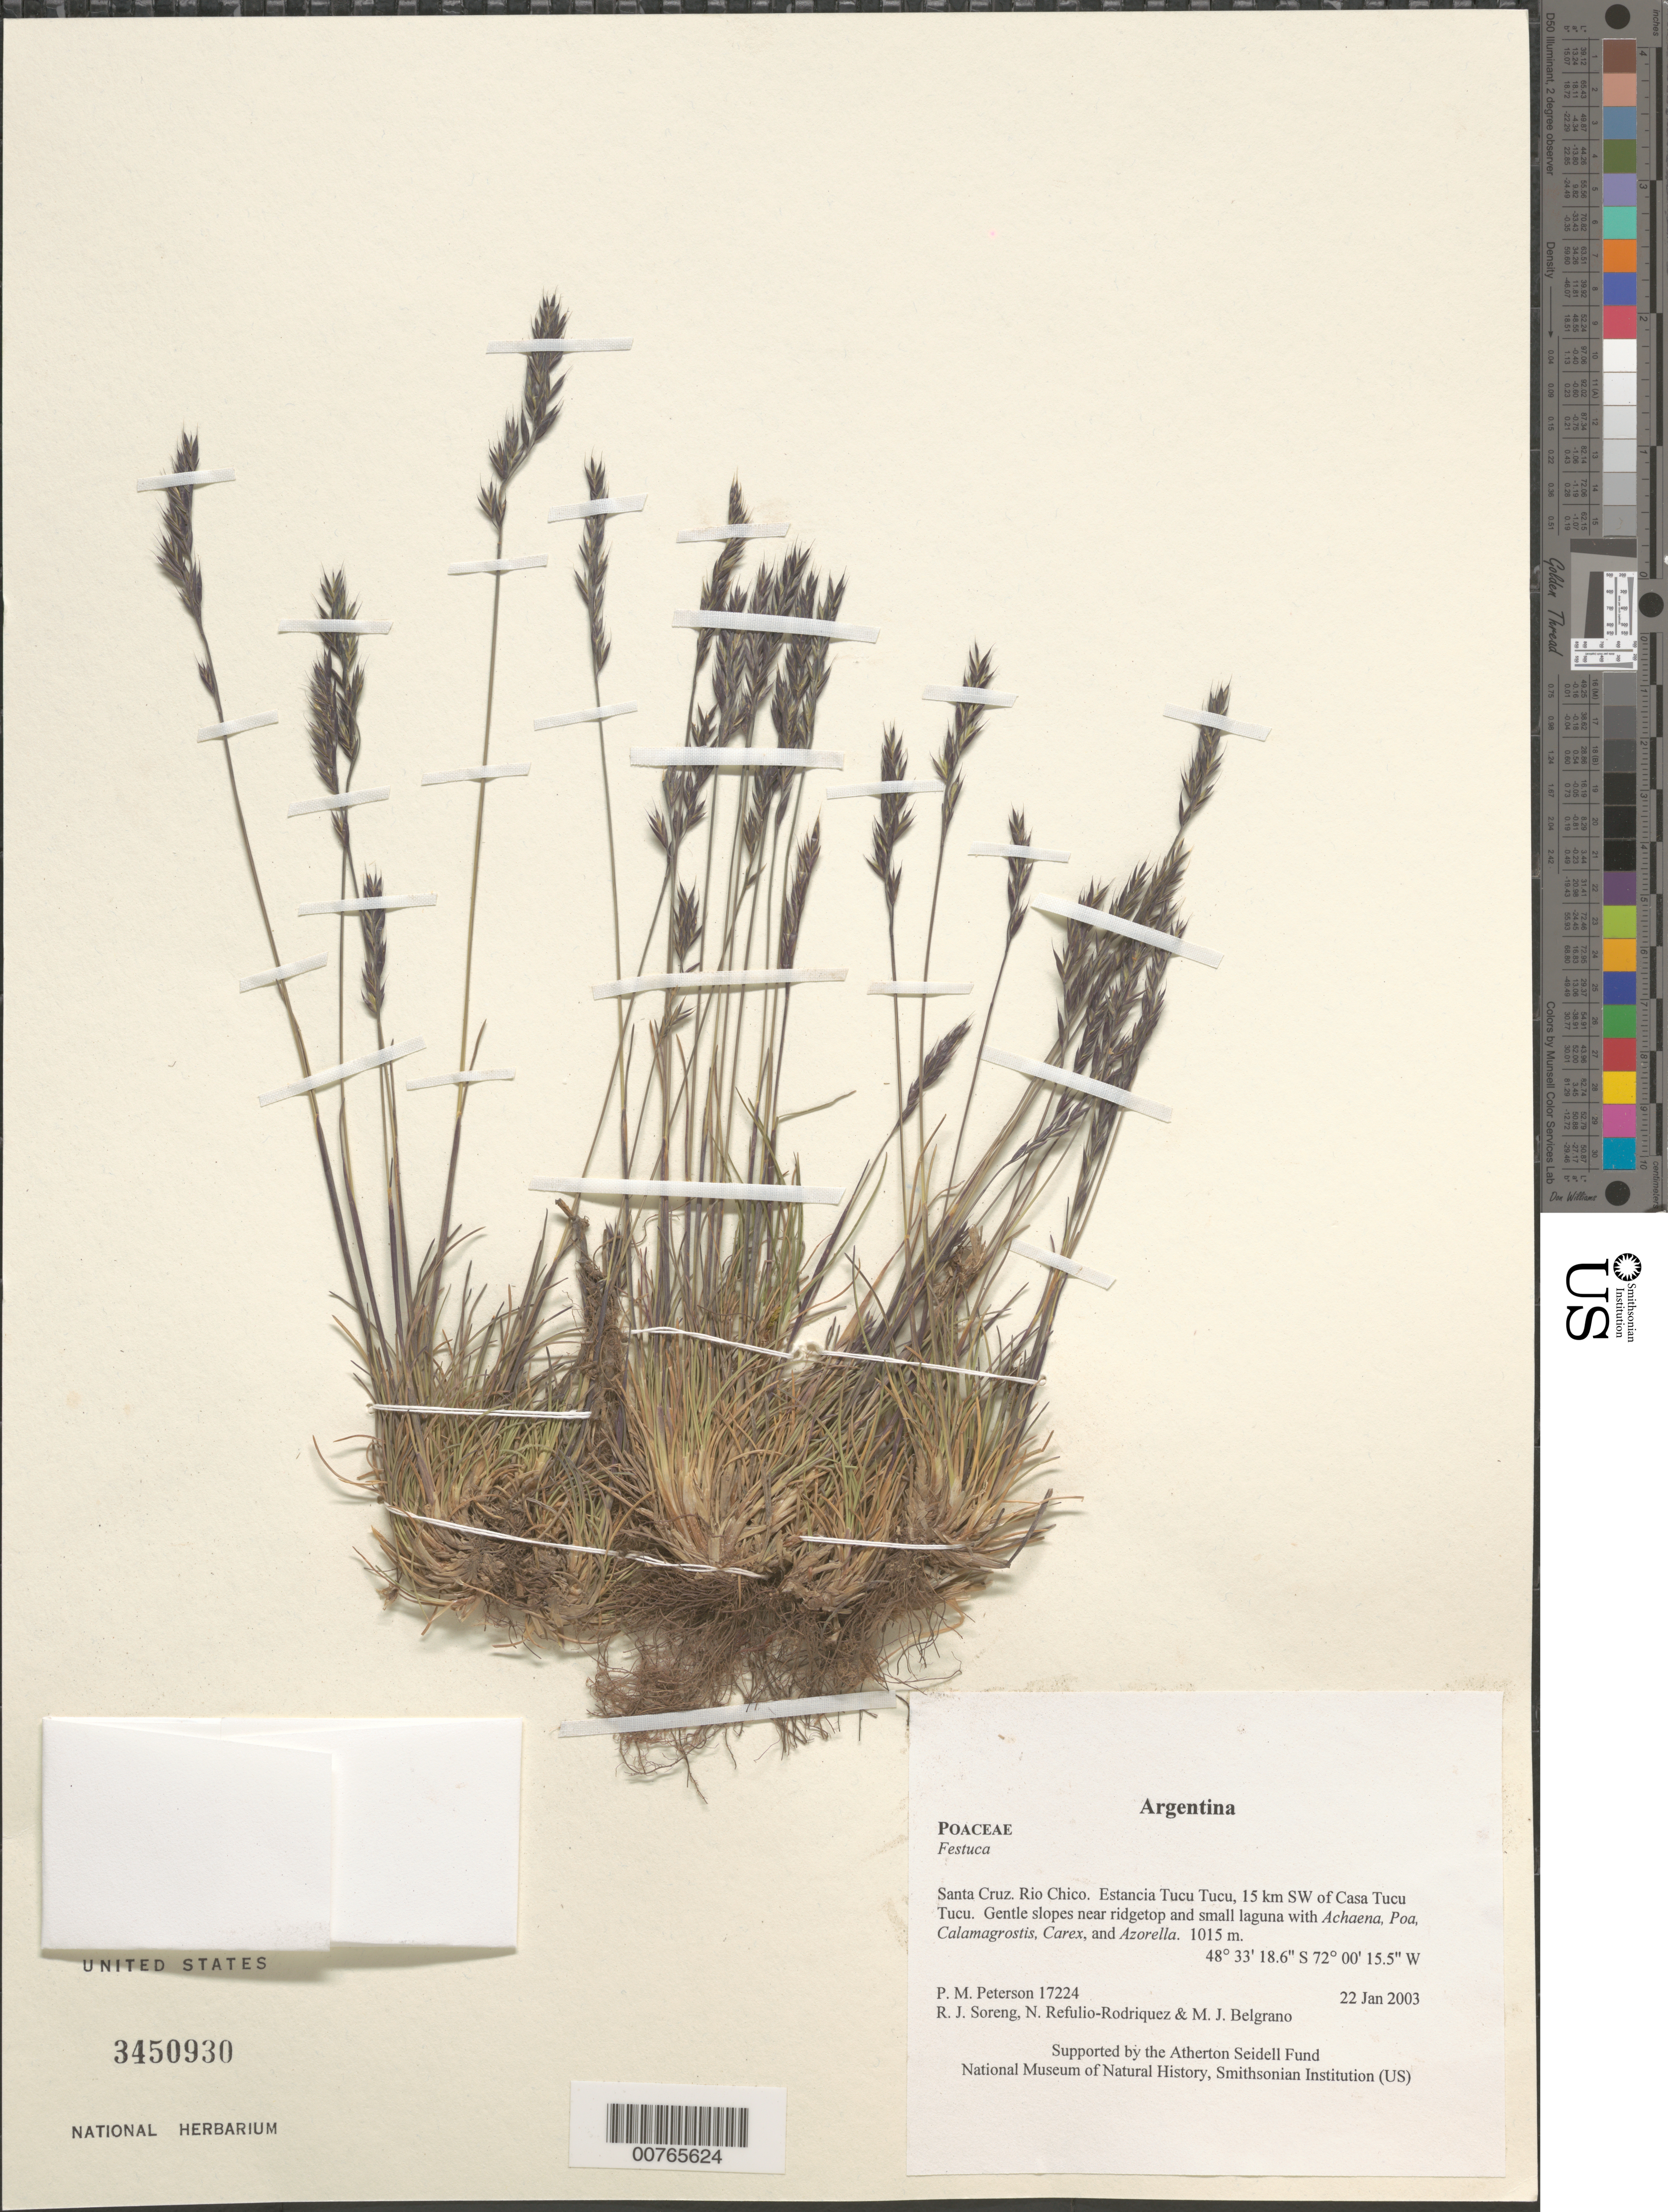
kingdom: Plantae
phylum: Tracheophyta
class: Liliopsida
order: Poales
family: Poaceae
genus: Festuca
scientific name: Festuca sp.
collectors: P. M. Peterson, R. J. Soreng, N. Refulio-Rodríguez & M. Belgrano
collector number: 17224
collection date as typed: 22 Jan 2003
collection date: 2003-01-22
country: Argentina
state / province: Santa Cruz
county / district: Rio Chico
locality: Estancia Tucu Tucu, 15 km SW of Casa Tucu Tucu. Gentle slopes near ridgetop and small laguna with Achaena, Poa, Calamagrostis, Carex, and Azorella.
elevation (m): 1015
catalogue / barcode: US 3450930